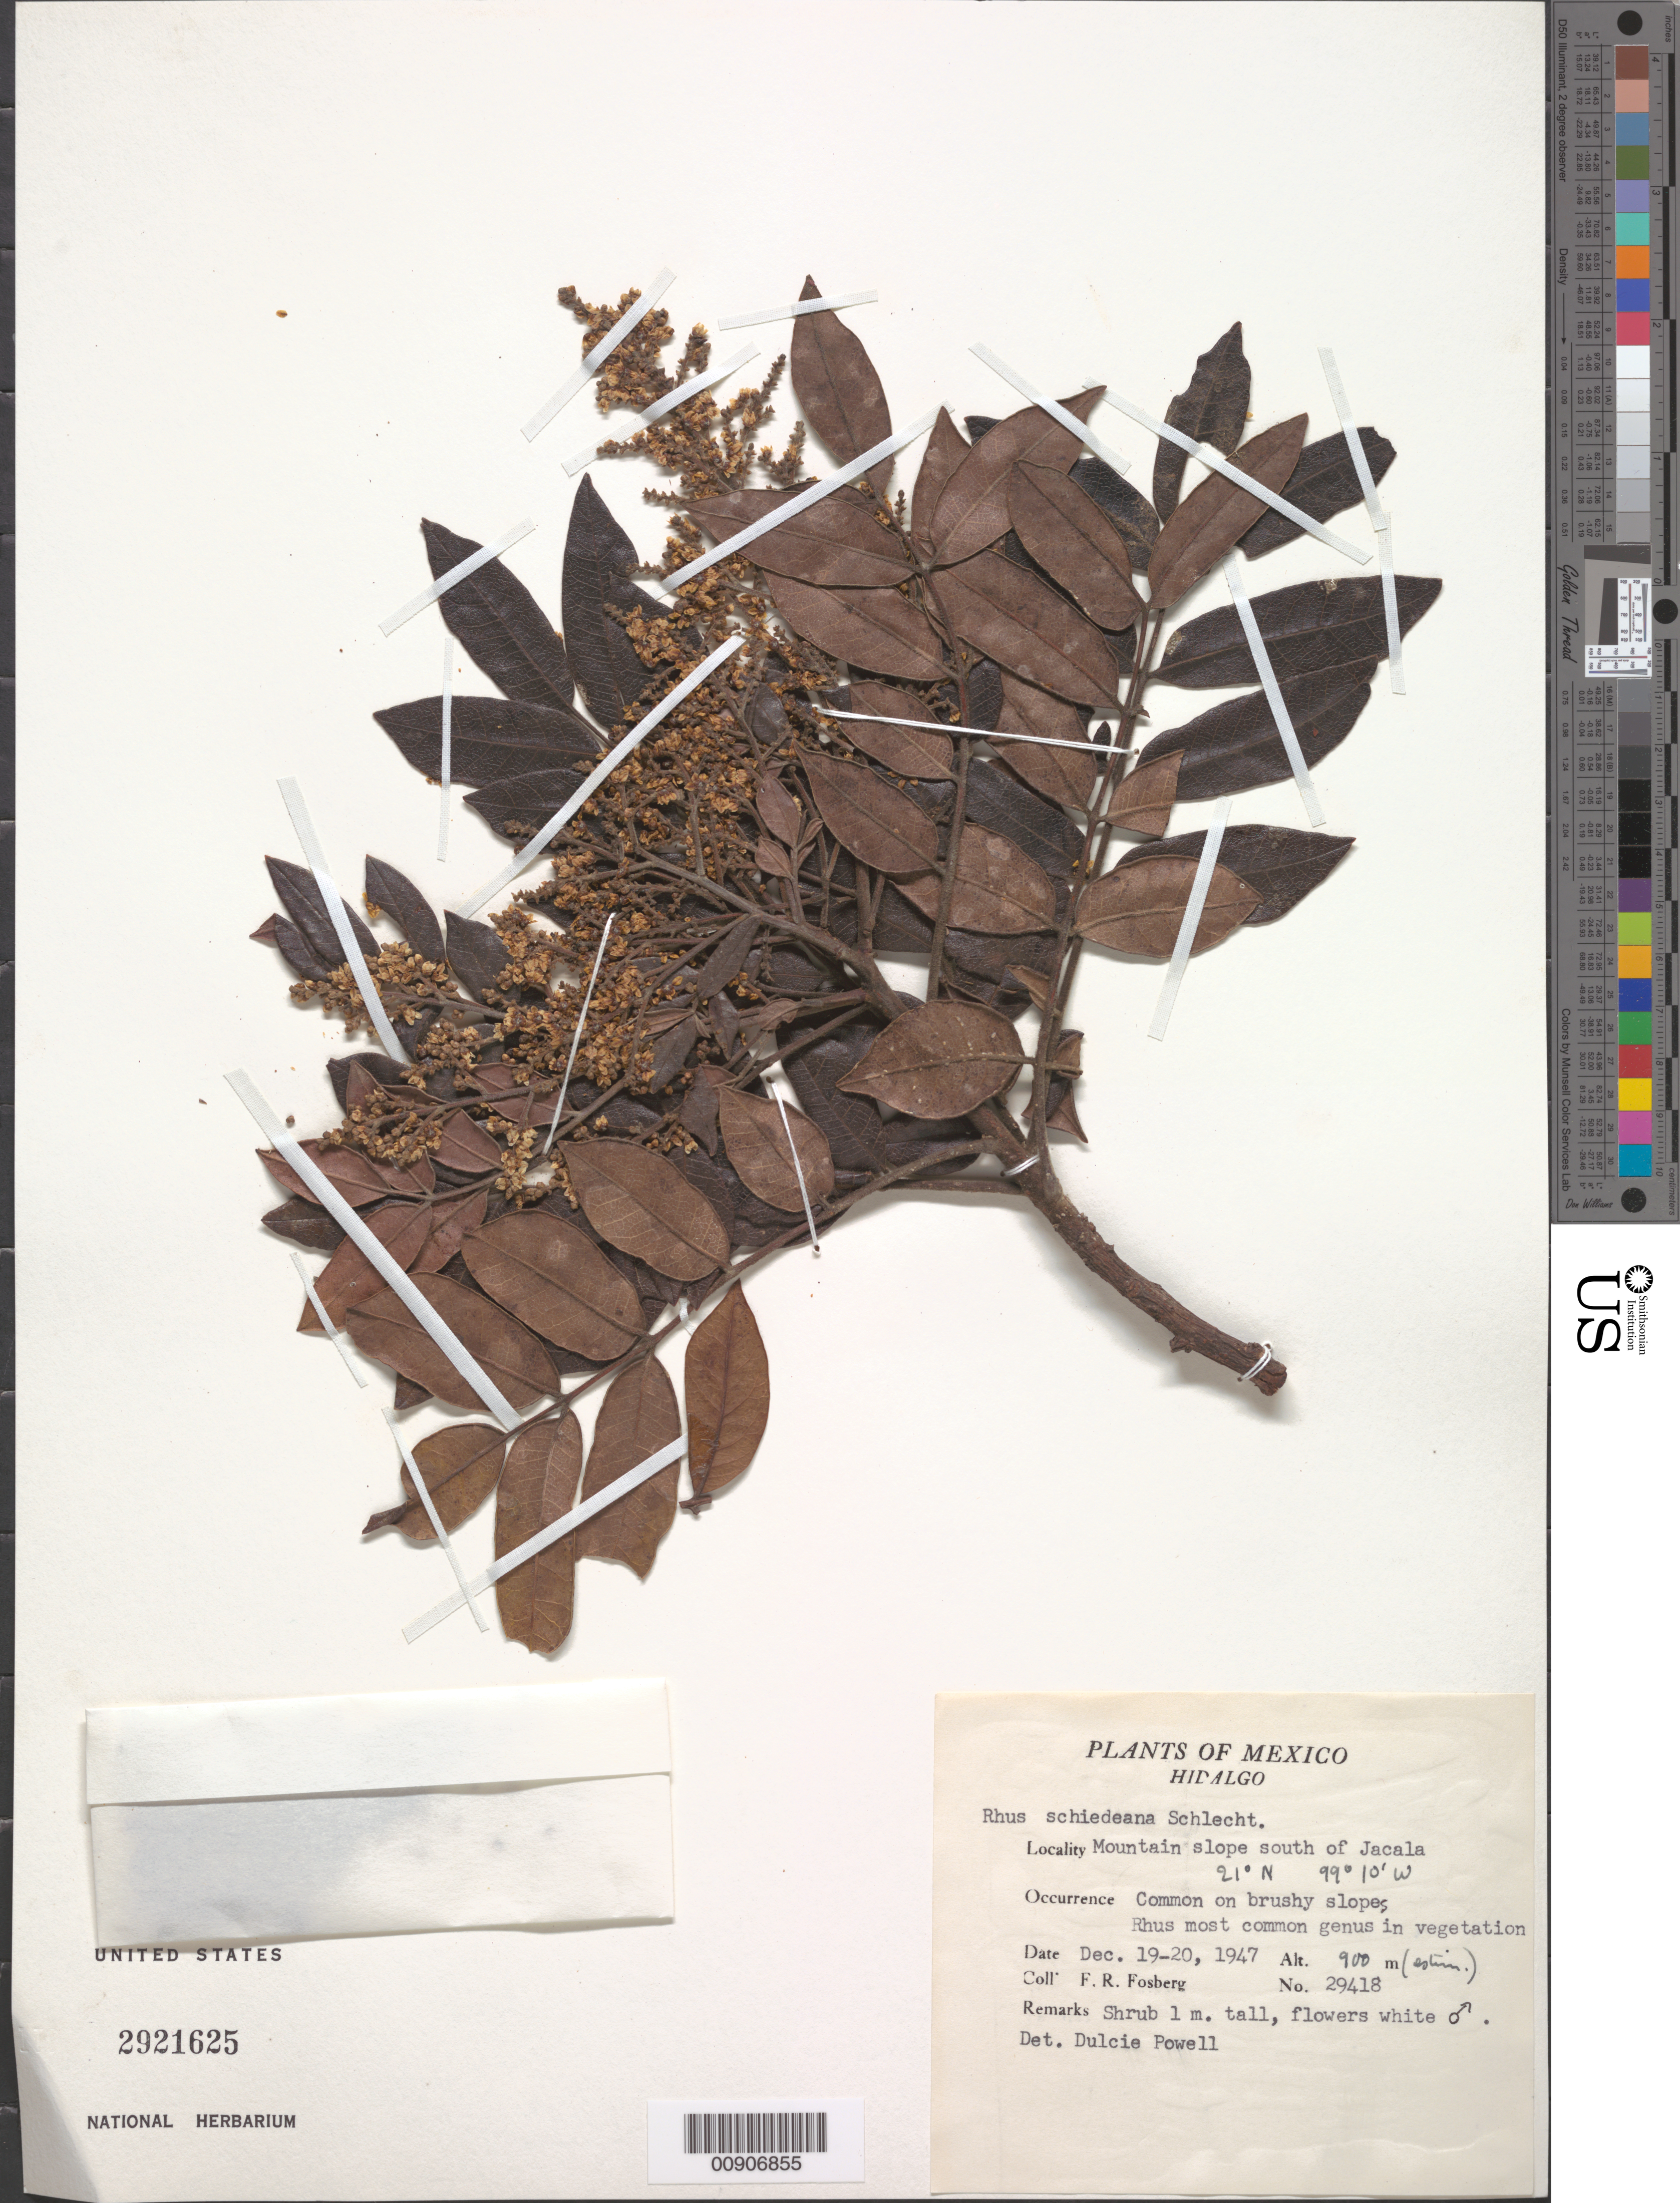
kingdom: Plantae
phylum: Tracheophyta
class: Magnoliopsida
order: Sapindales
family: Anacardiaceae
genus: Rhus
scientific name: Rhus schiedeana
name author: Schltdl.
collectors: F. R. Fosberg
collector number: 29418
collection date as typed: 19 Dec 1947 to 20 Dec 1947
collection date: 1947-12-19/1947-12-20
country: Mexico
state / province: Hidalgo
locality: Hidalgo: Mountain slope south of Jacala.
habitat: Common on brushy slopes. Rhus most common genus in vegetation.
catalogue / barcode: US 2921625